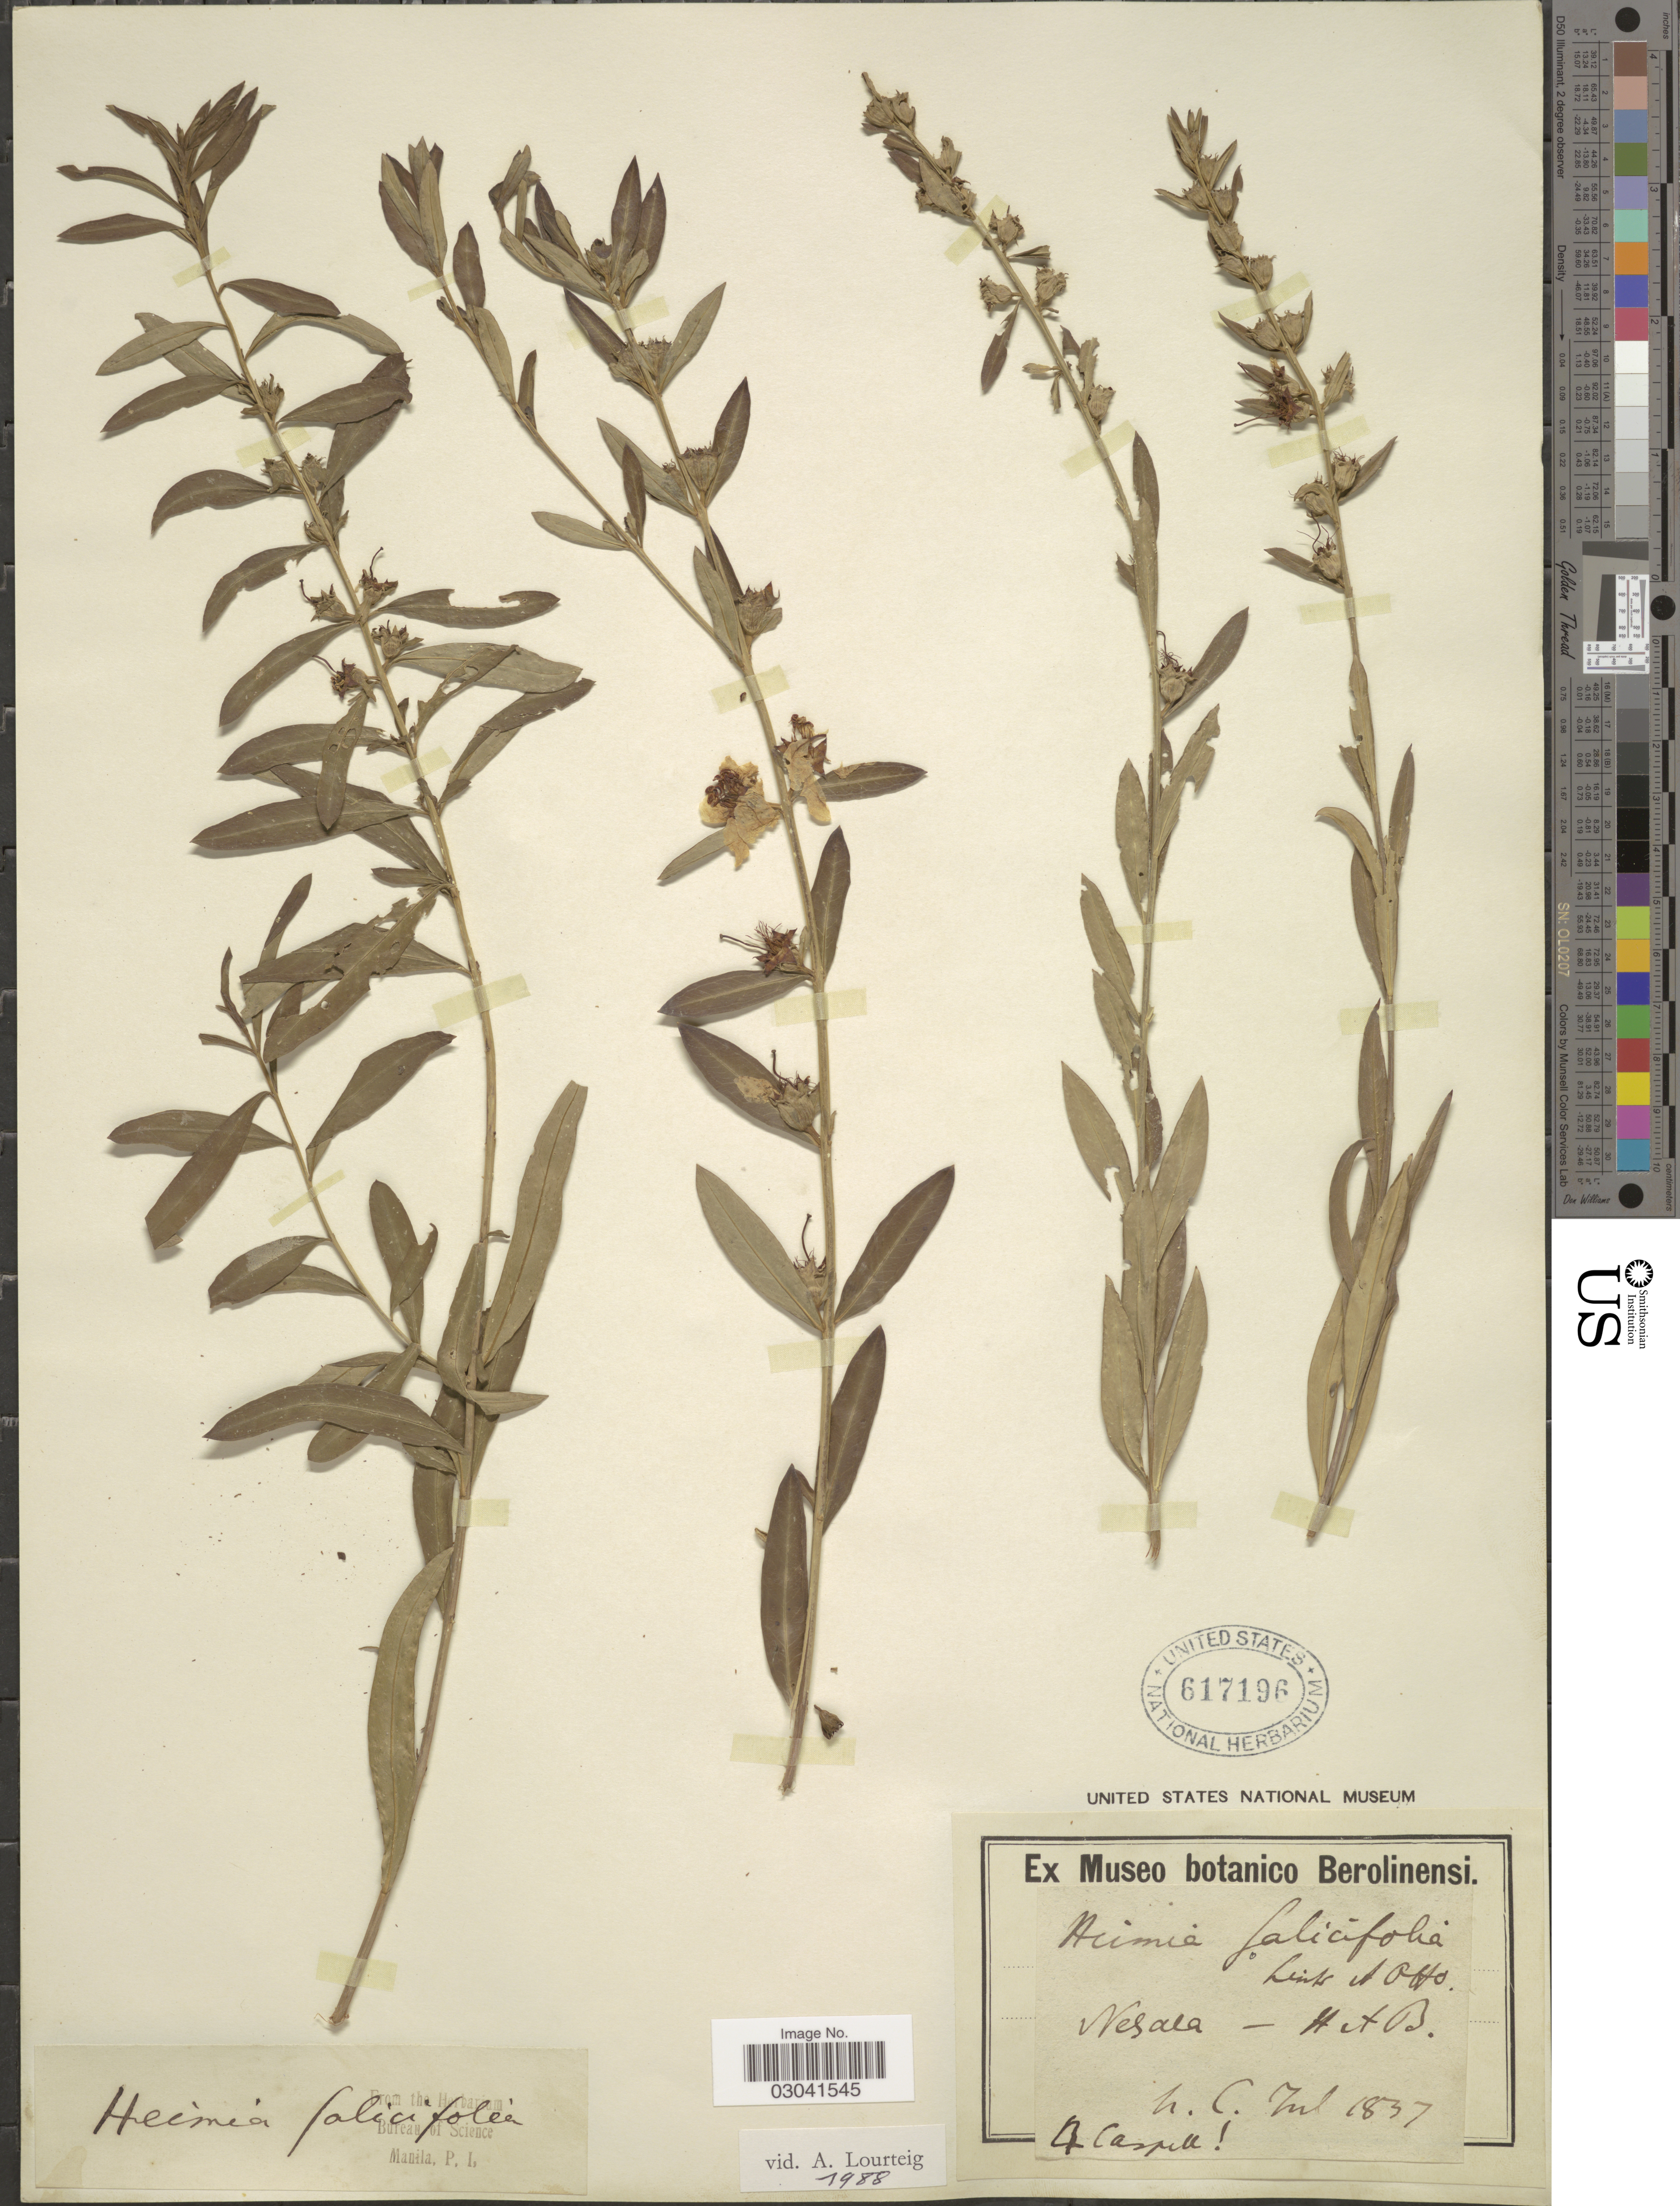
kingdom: Plantae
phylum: Tracheophyta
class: Magnoliopsida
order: Myrtales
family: Lythraceae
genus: Heimia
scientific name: Heimia salicifolia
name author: Link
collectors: H. & B.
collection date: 1837-07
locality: Nesala [interpreted], N.C.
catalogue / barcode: US 617196